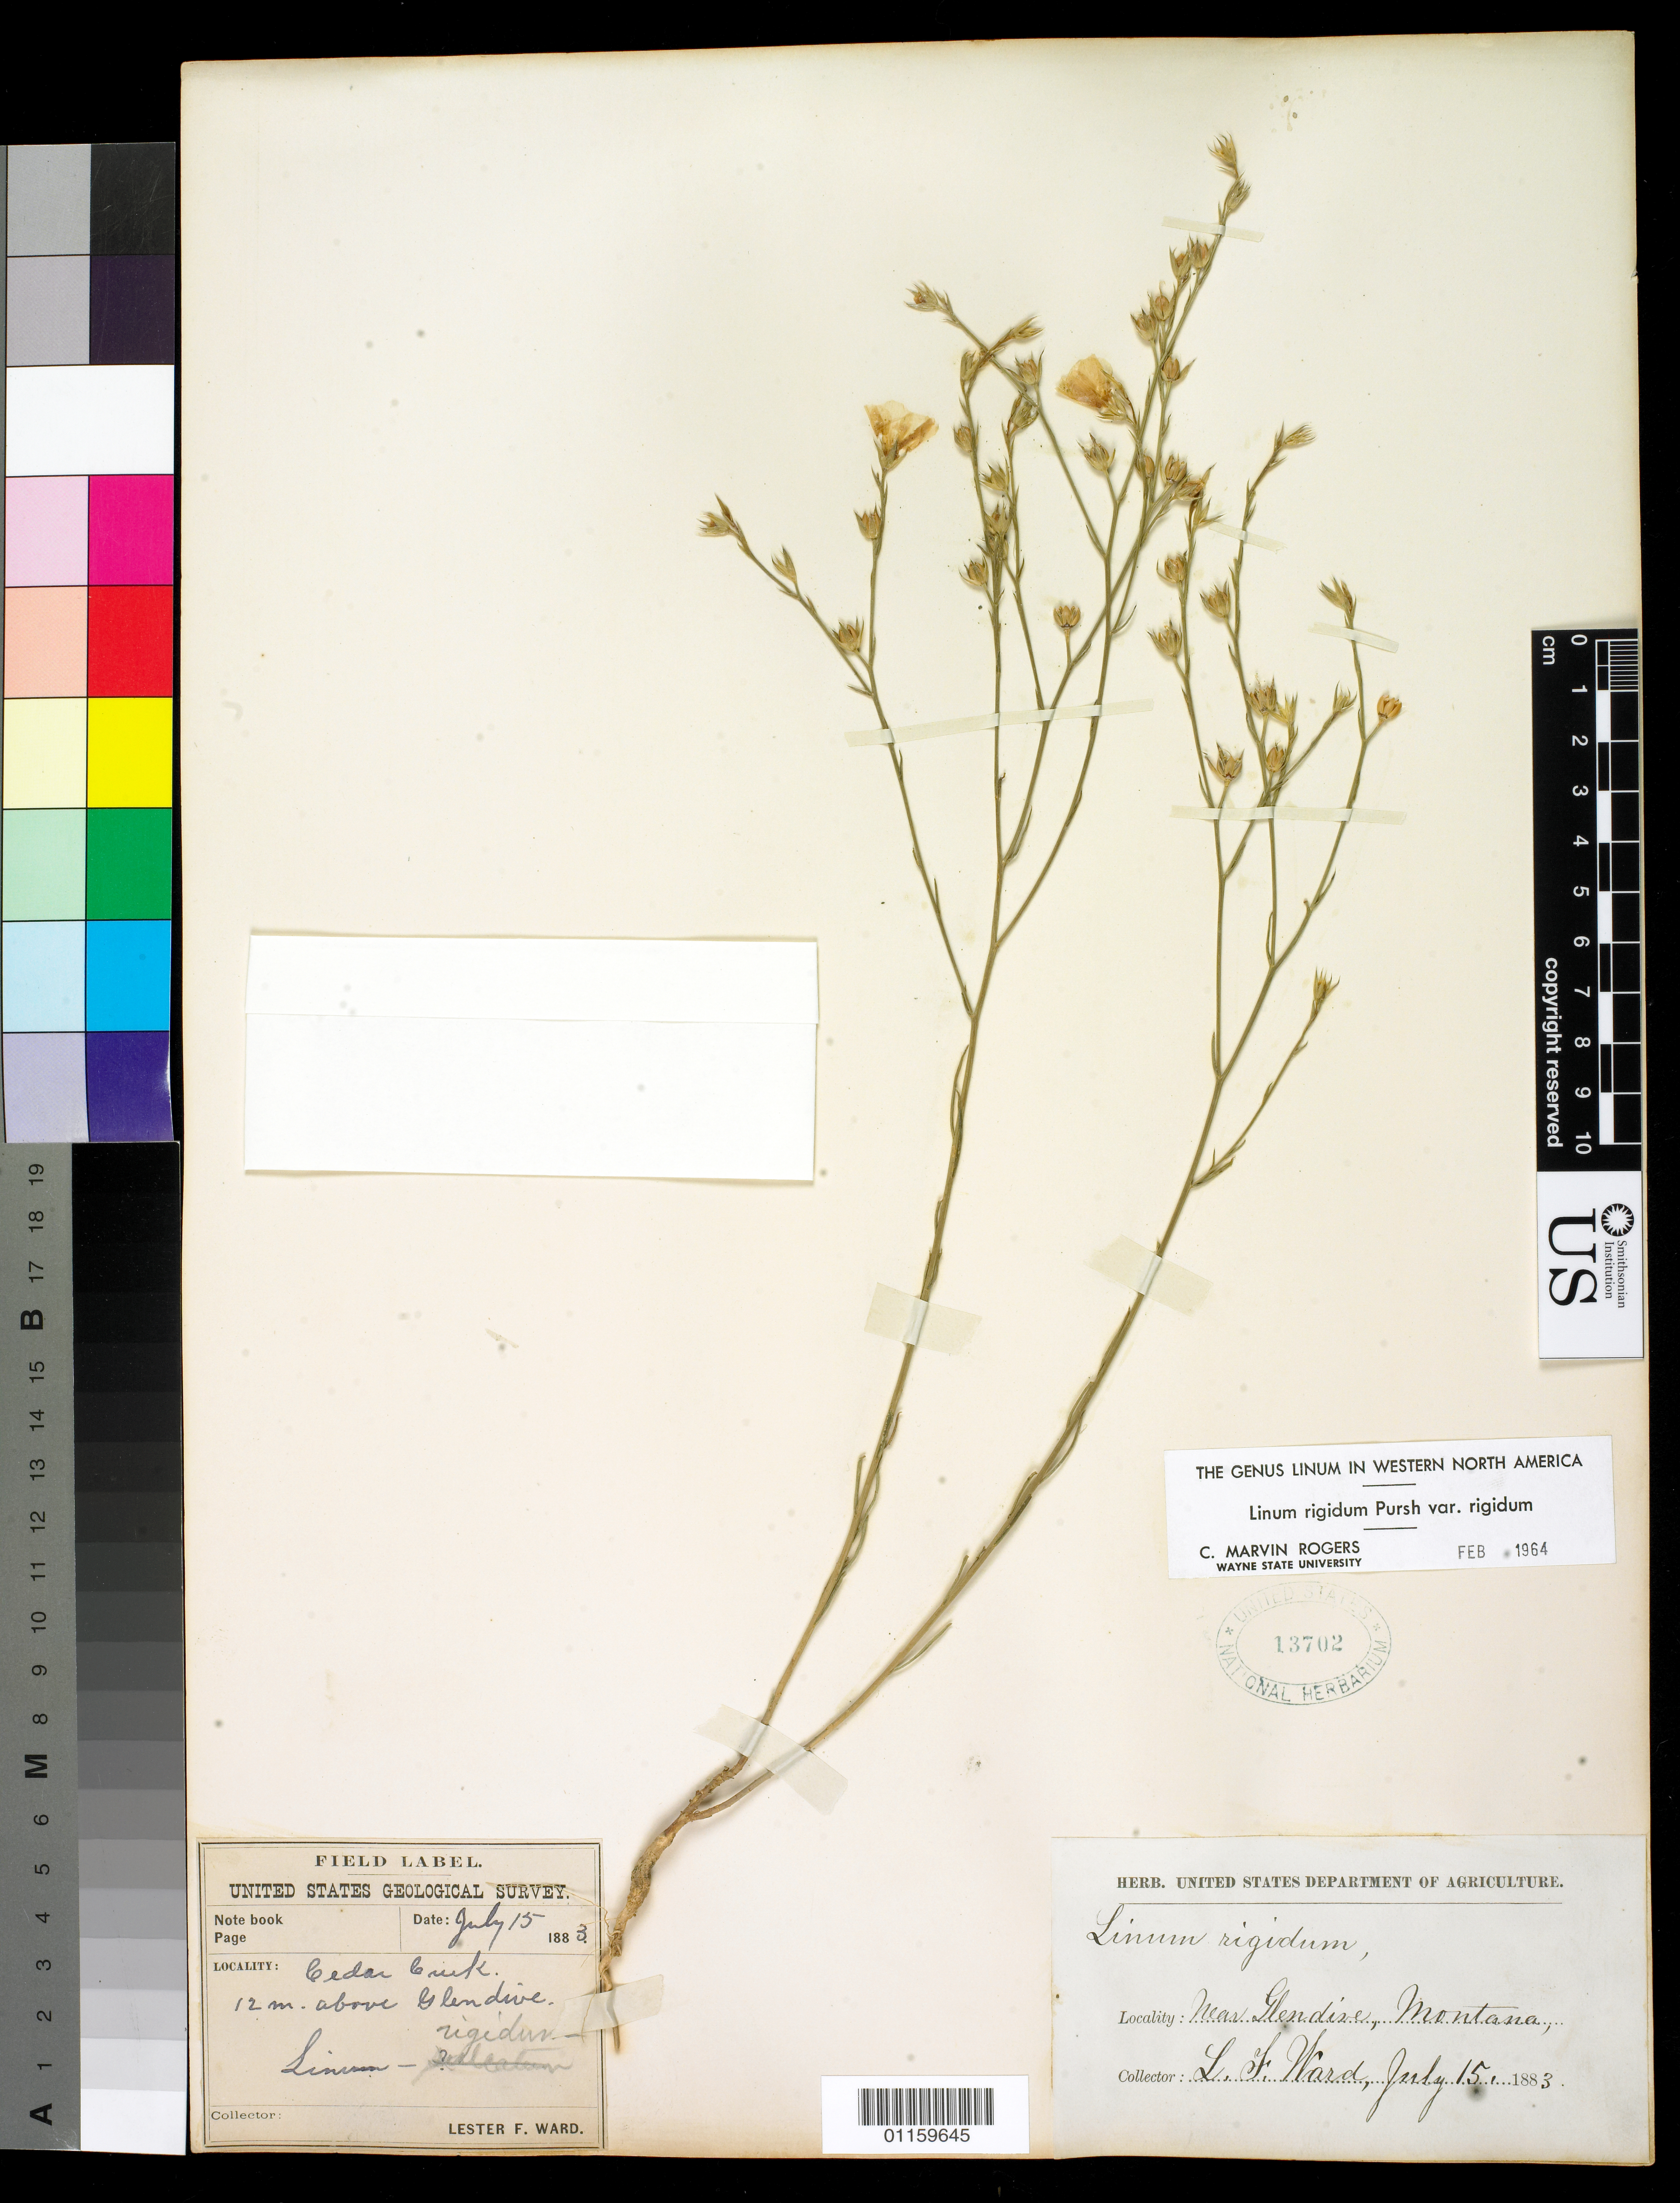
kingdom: Plantae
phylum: Tracheophyta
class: Magnoliopsida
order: Malpighiales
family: Linaceae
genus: Linum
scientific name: Linum rigidum var. rigidum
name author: Pursh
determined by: Rogers, C. M.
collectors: L. F. Ward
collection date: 1883-07-15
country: United States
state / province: Montana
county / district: Dawson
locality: Cedar Creek.12m above Glendive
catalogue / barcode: US 13702